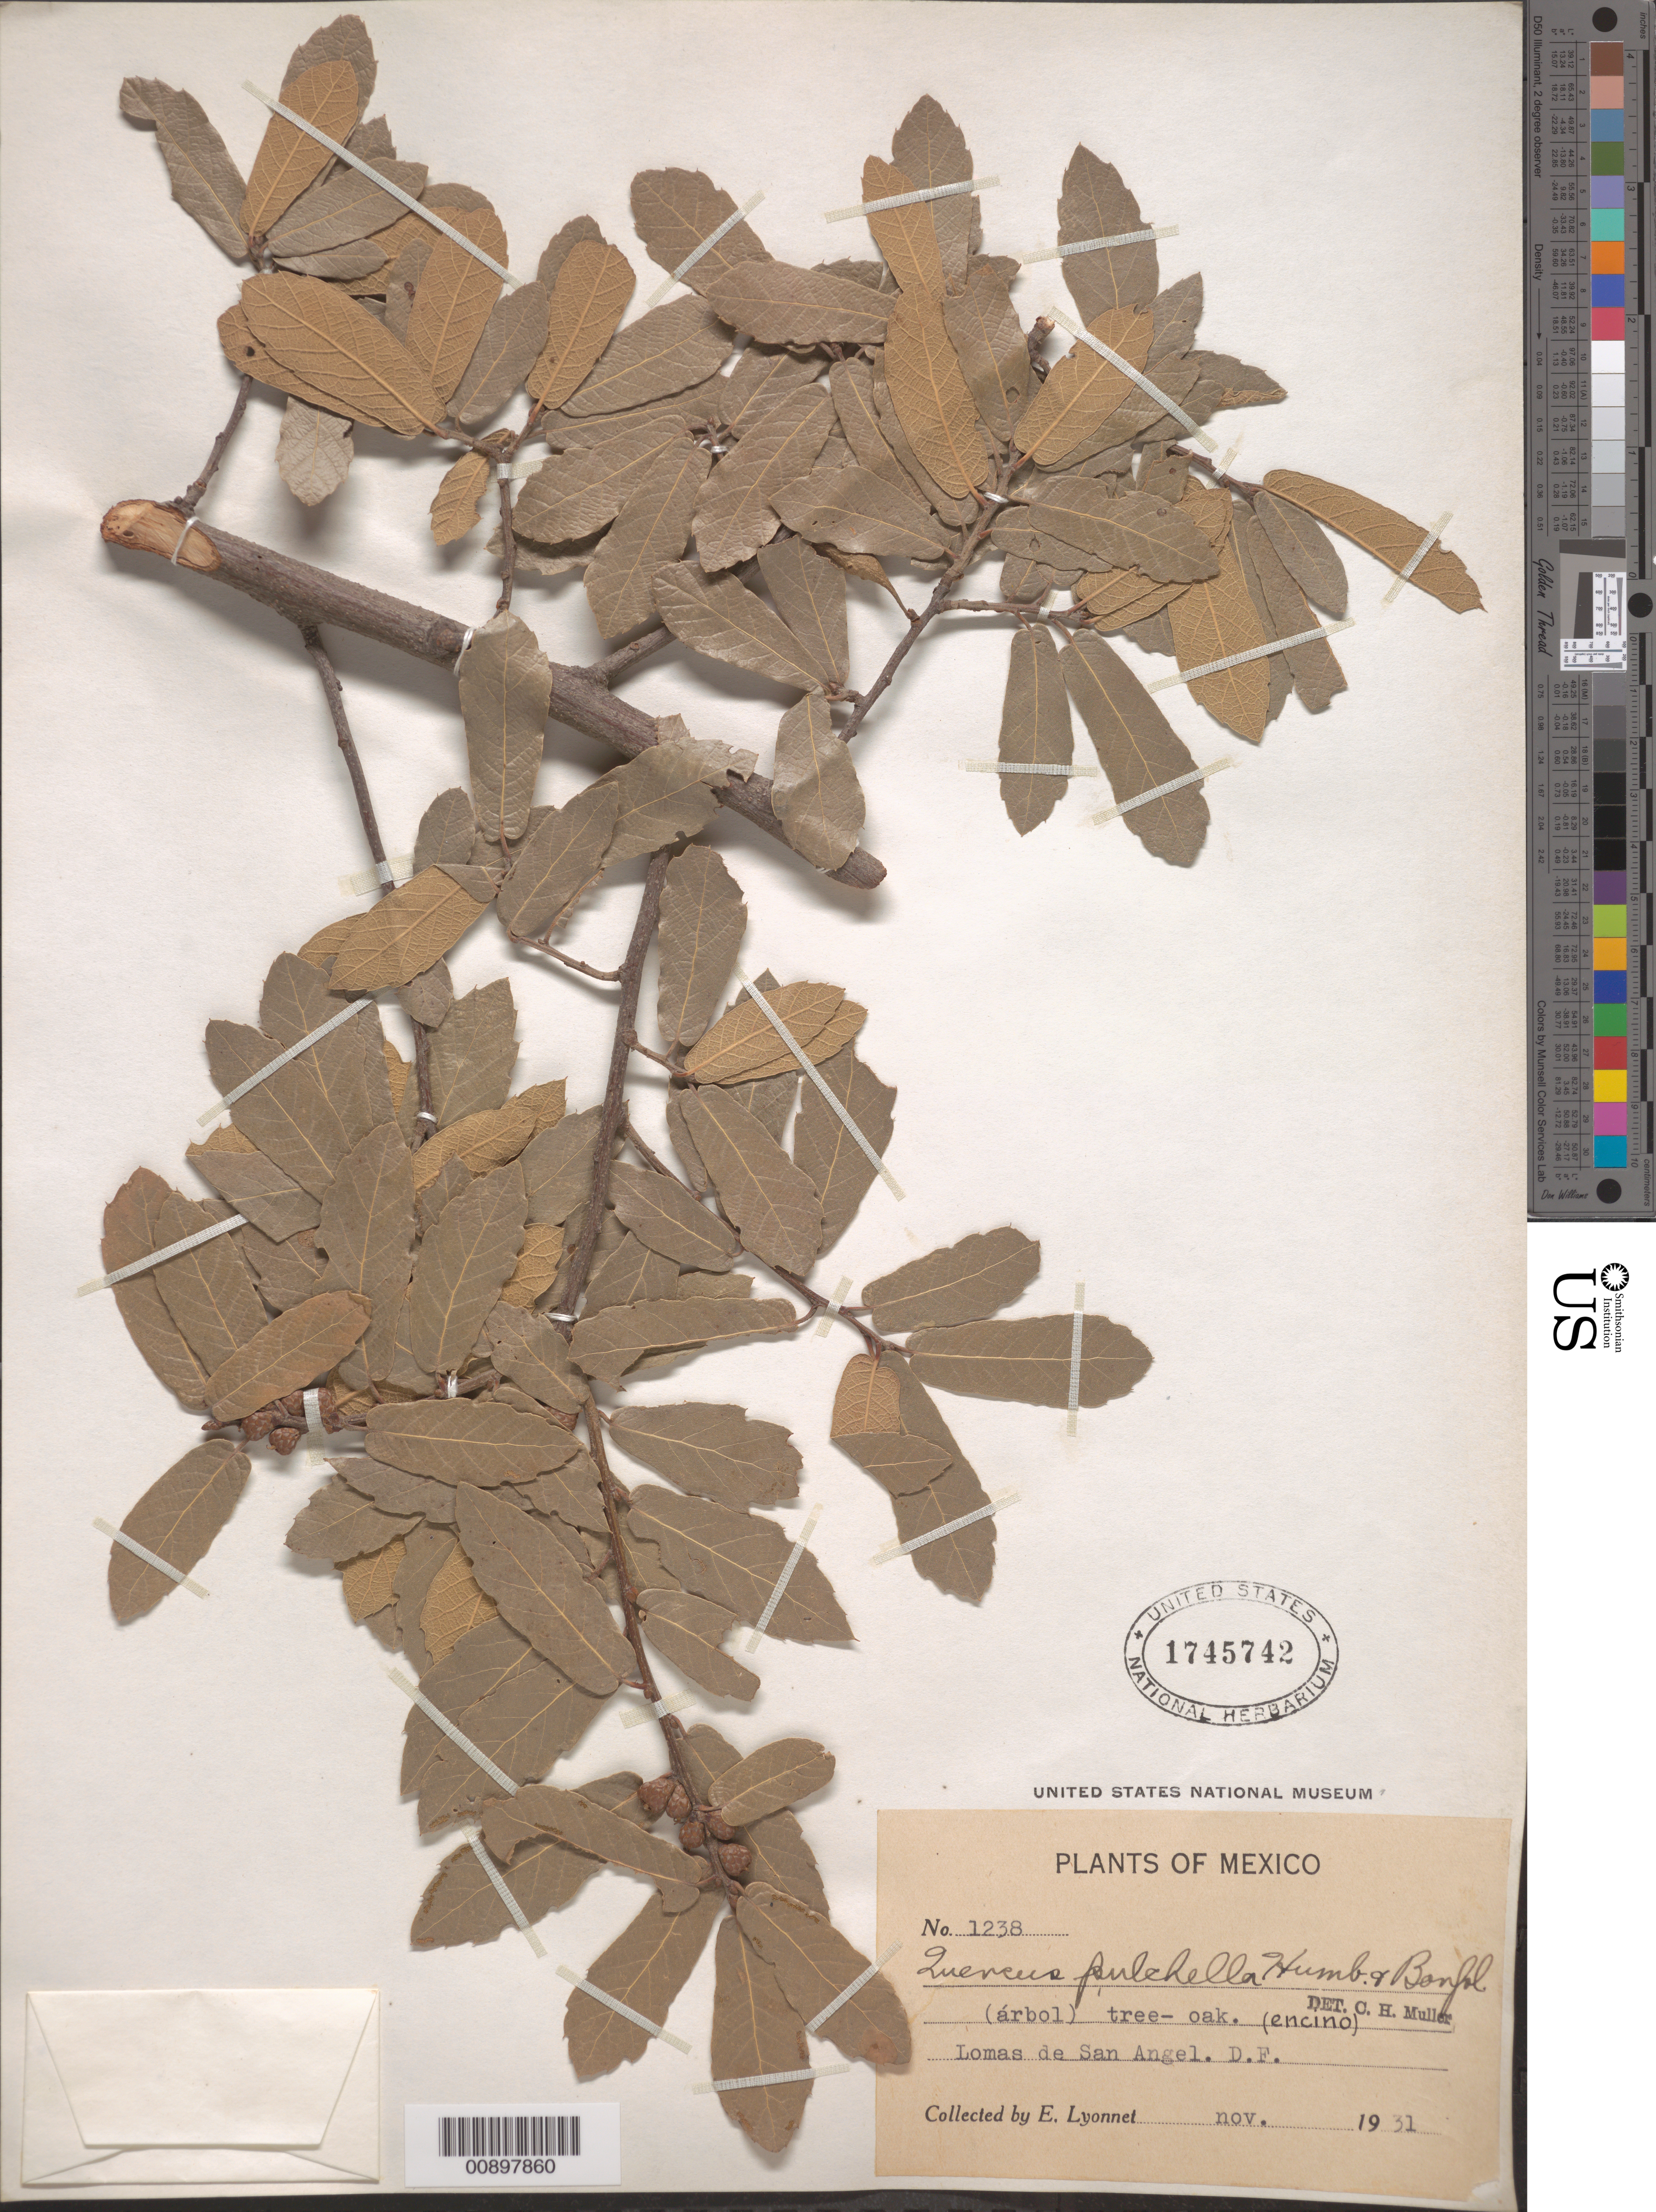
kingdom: Plantae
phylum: Tracheophyta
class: Magnoliopsida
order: Fagales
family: Fagaceae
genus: Quercus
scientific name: Quercus pulchella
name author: Humb. & Bonpl.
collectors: Bro. E. Lyonnet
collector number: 1238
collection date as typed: Nov 1931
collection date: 1931-11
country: Mexico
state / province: Distrito Federal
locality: Lomas de San Angel, D.F.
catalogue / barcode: US 1745742